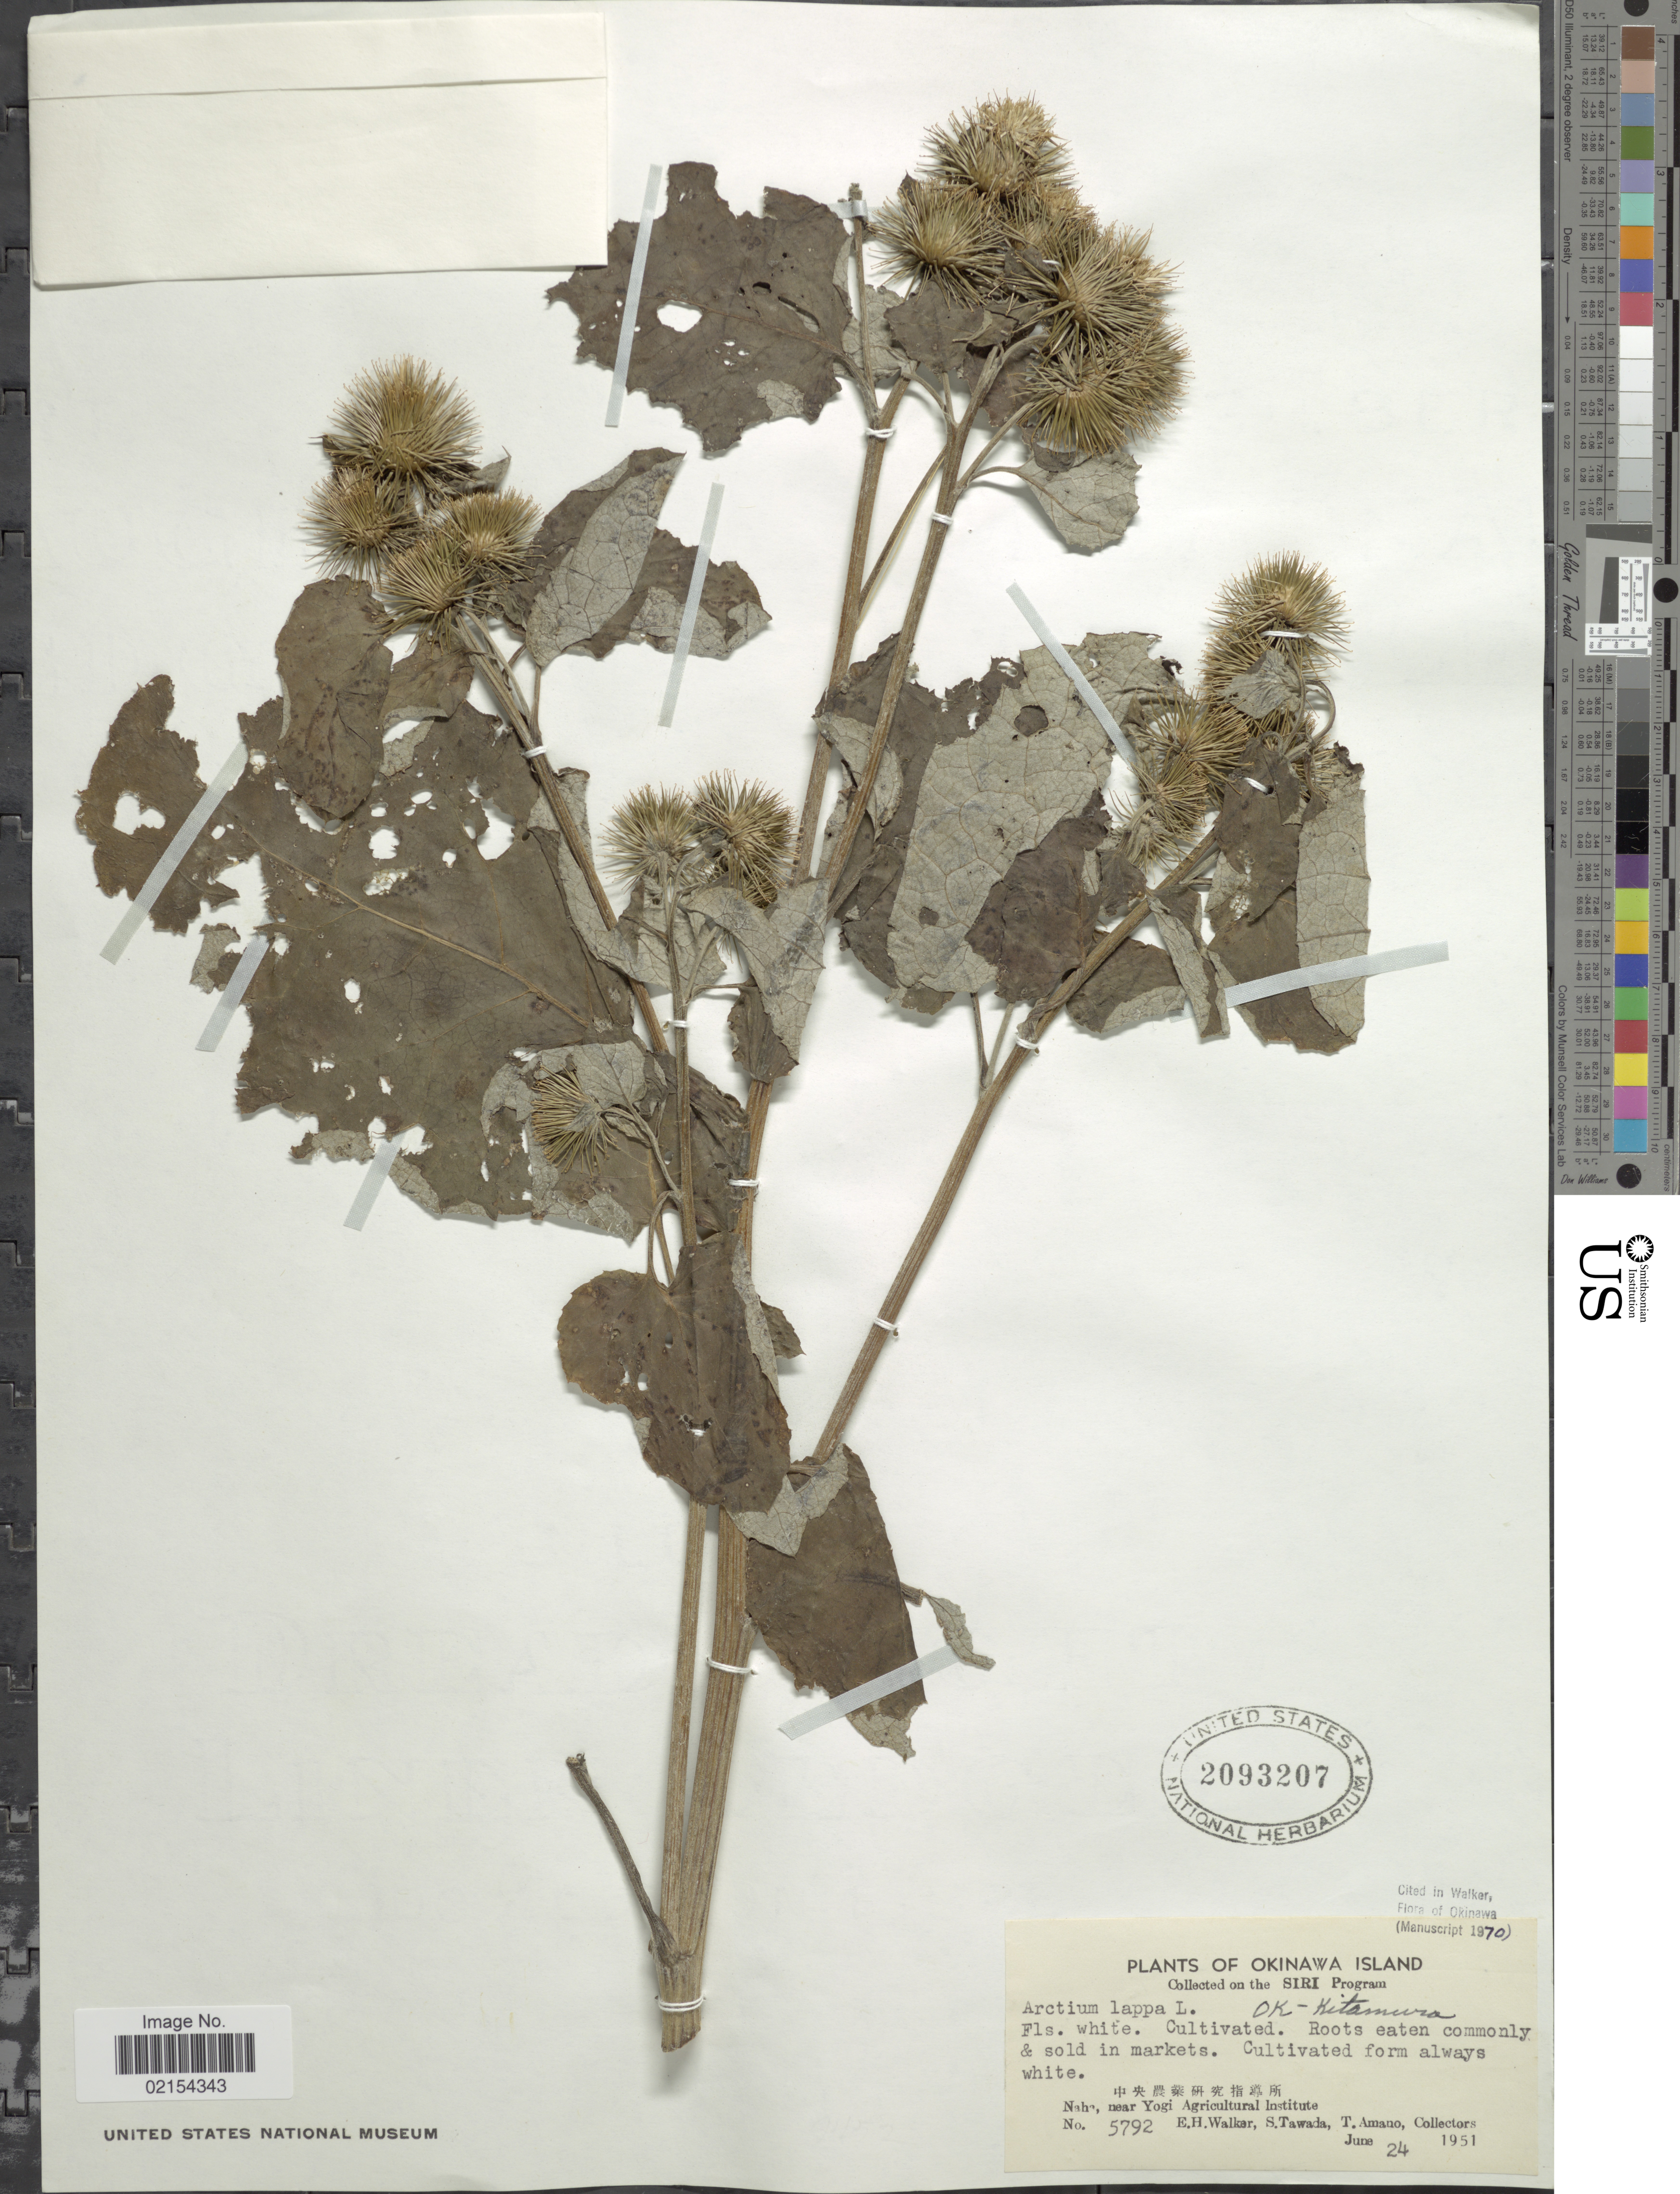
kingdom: Plantae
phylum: Tracheophyta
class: Magnoliopsida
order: Asterales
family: Asteraceae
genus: Arctium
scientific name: Arctium lappa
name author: L.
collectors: E. H. Walker, S. Tawada & T. Amano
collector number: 579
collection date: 1951-06-24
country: Japan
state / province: Okinawa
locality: Okinawa Island, On the SIRI Program, Naha, near Yogi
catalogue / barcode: US 20932017